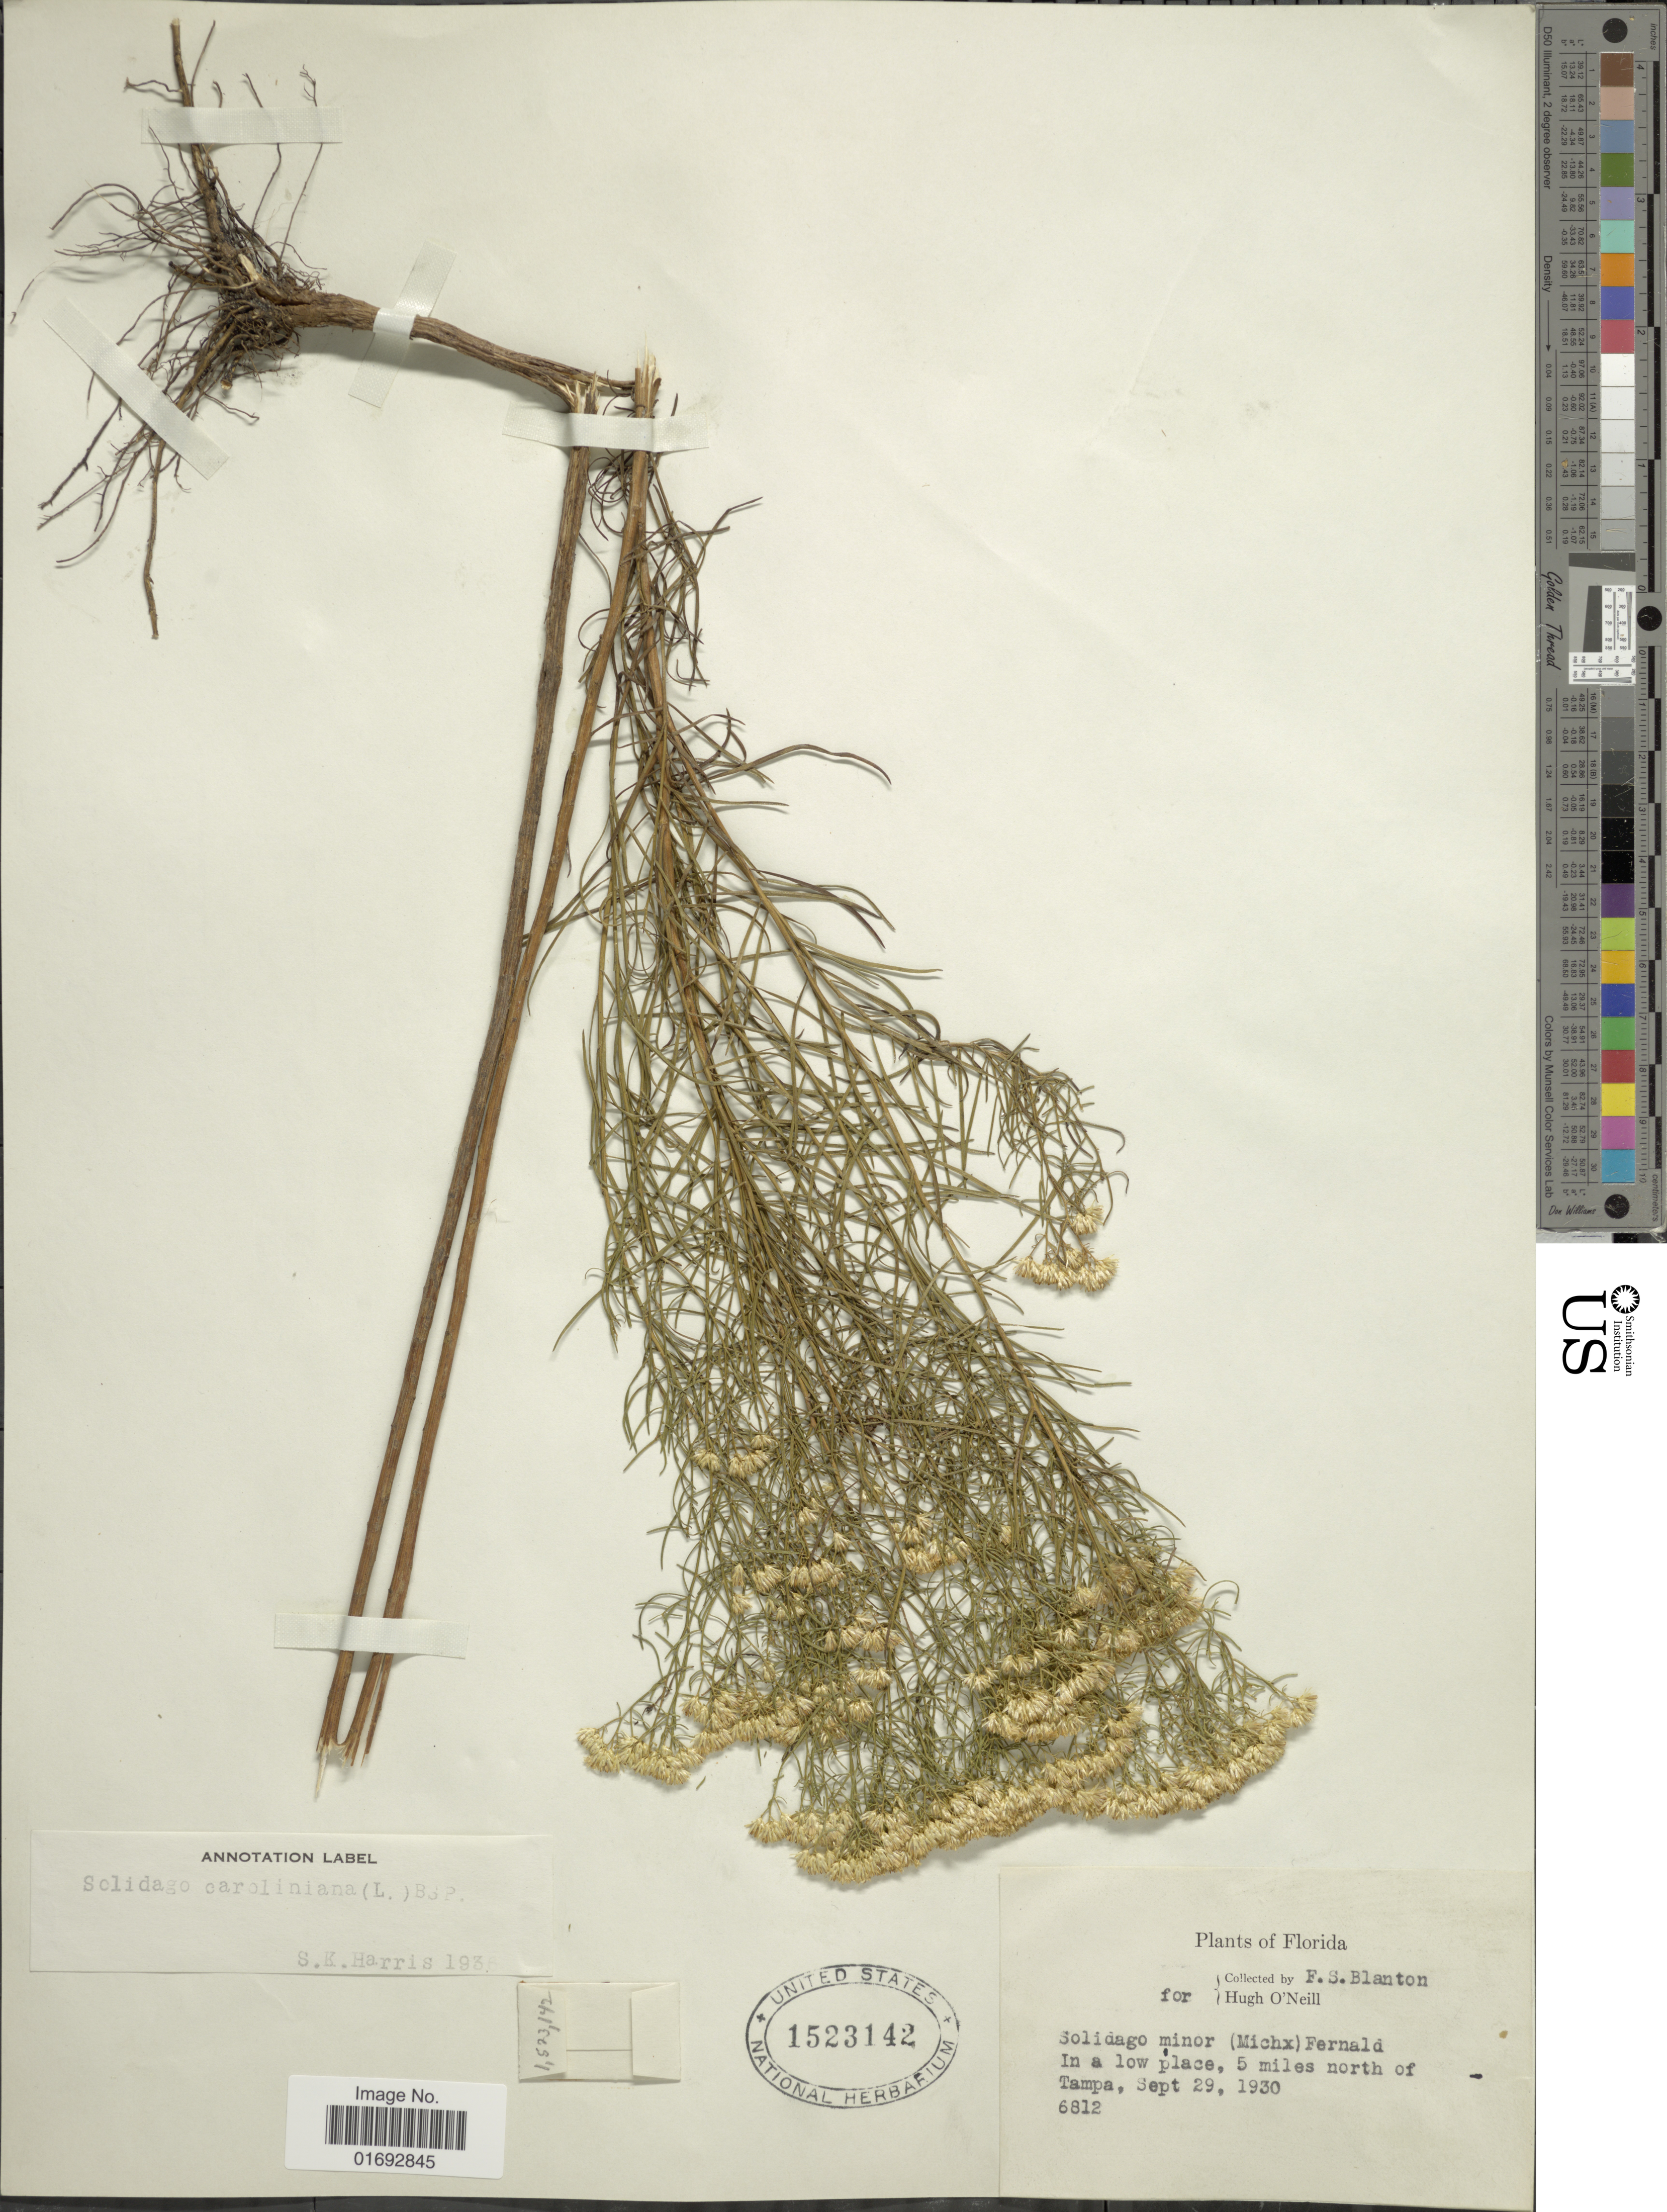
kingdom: Plantae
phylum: Tracheophyta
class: Magnoliopsida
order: Asterales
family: Asteraceae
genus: Euthamia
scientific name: Euthamia tenuifolia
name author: (Pursh) Nutt.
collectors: F. S. Blanton & H. O'Neill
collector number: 6812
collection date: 1930-09-29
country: United States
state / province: Florida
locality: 5 miles north of Tampa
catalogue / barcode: US 1523142